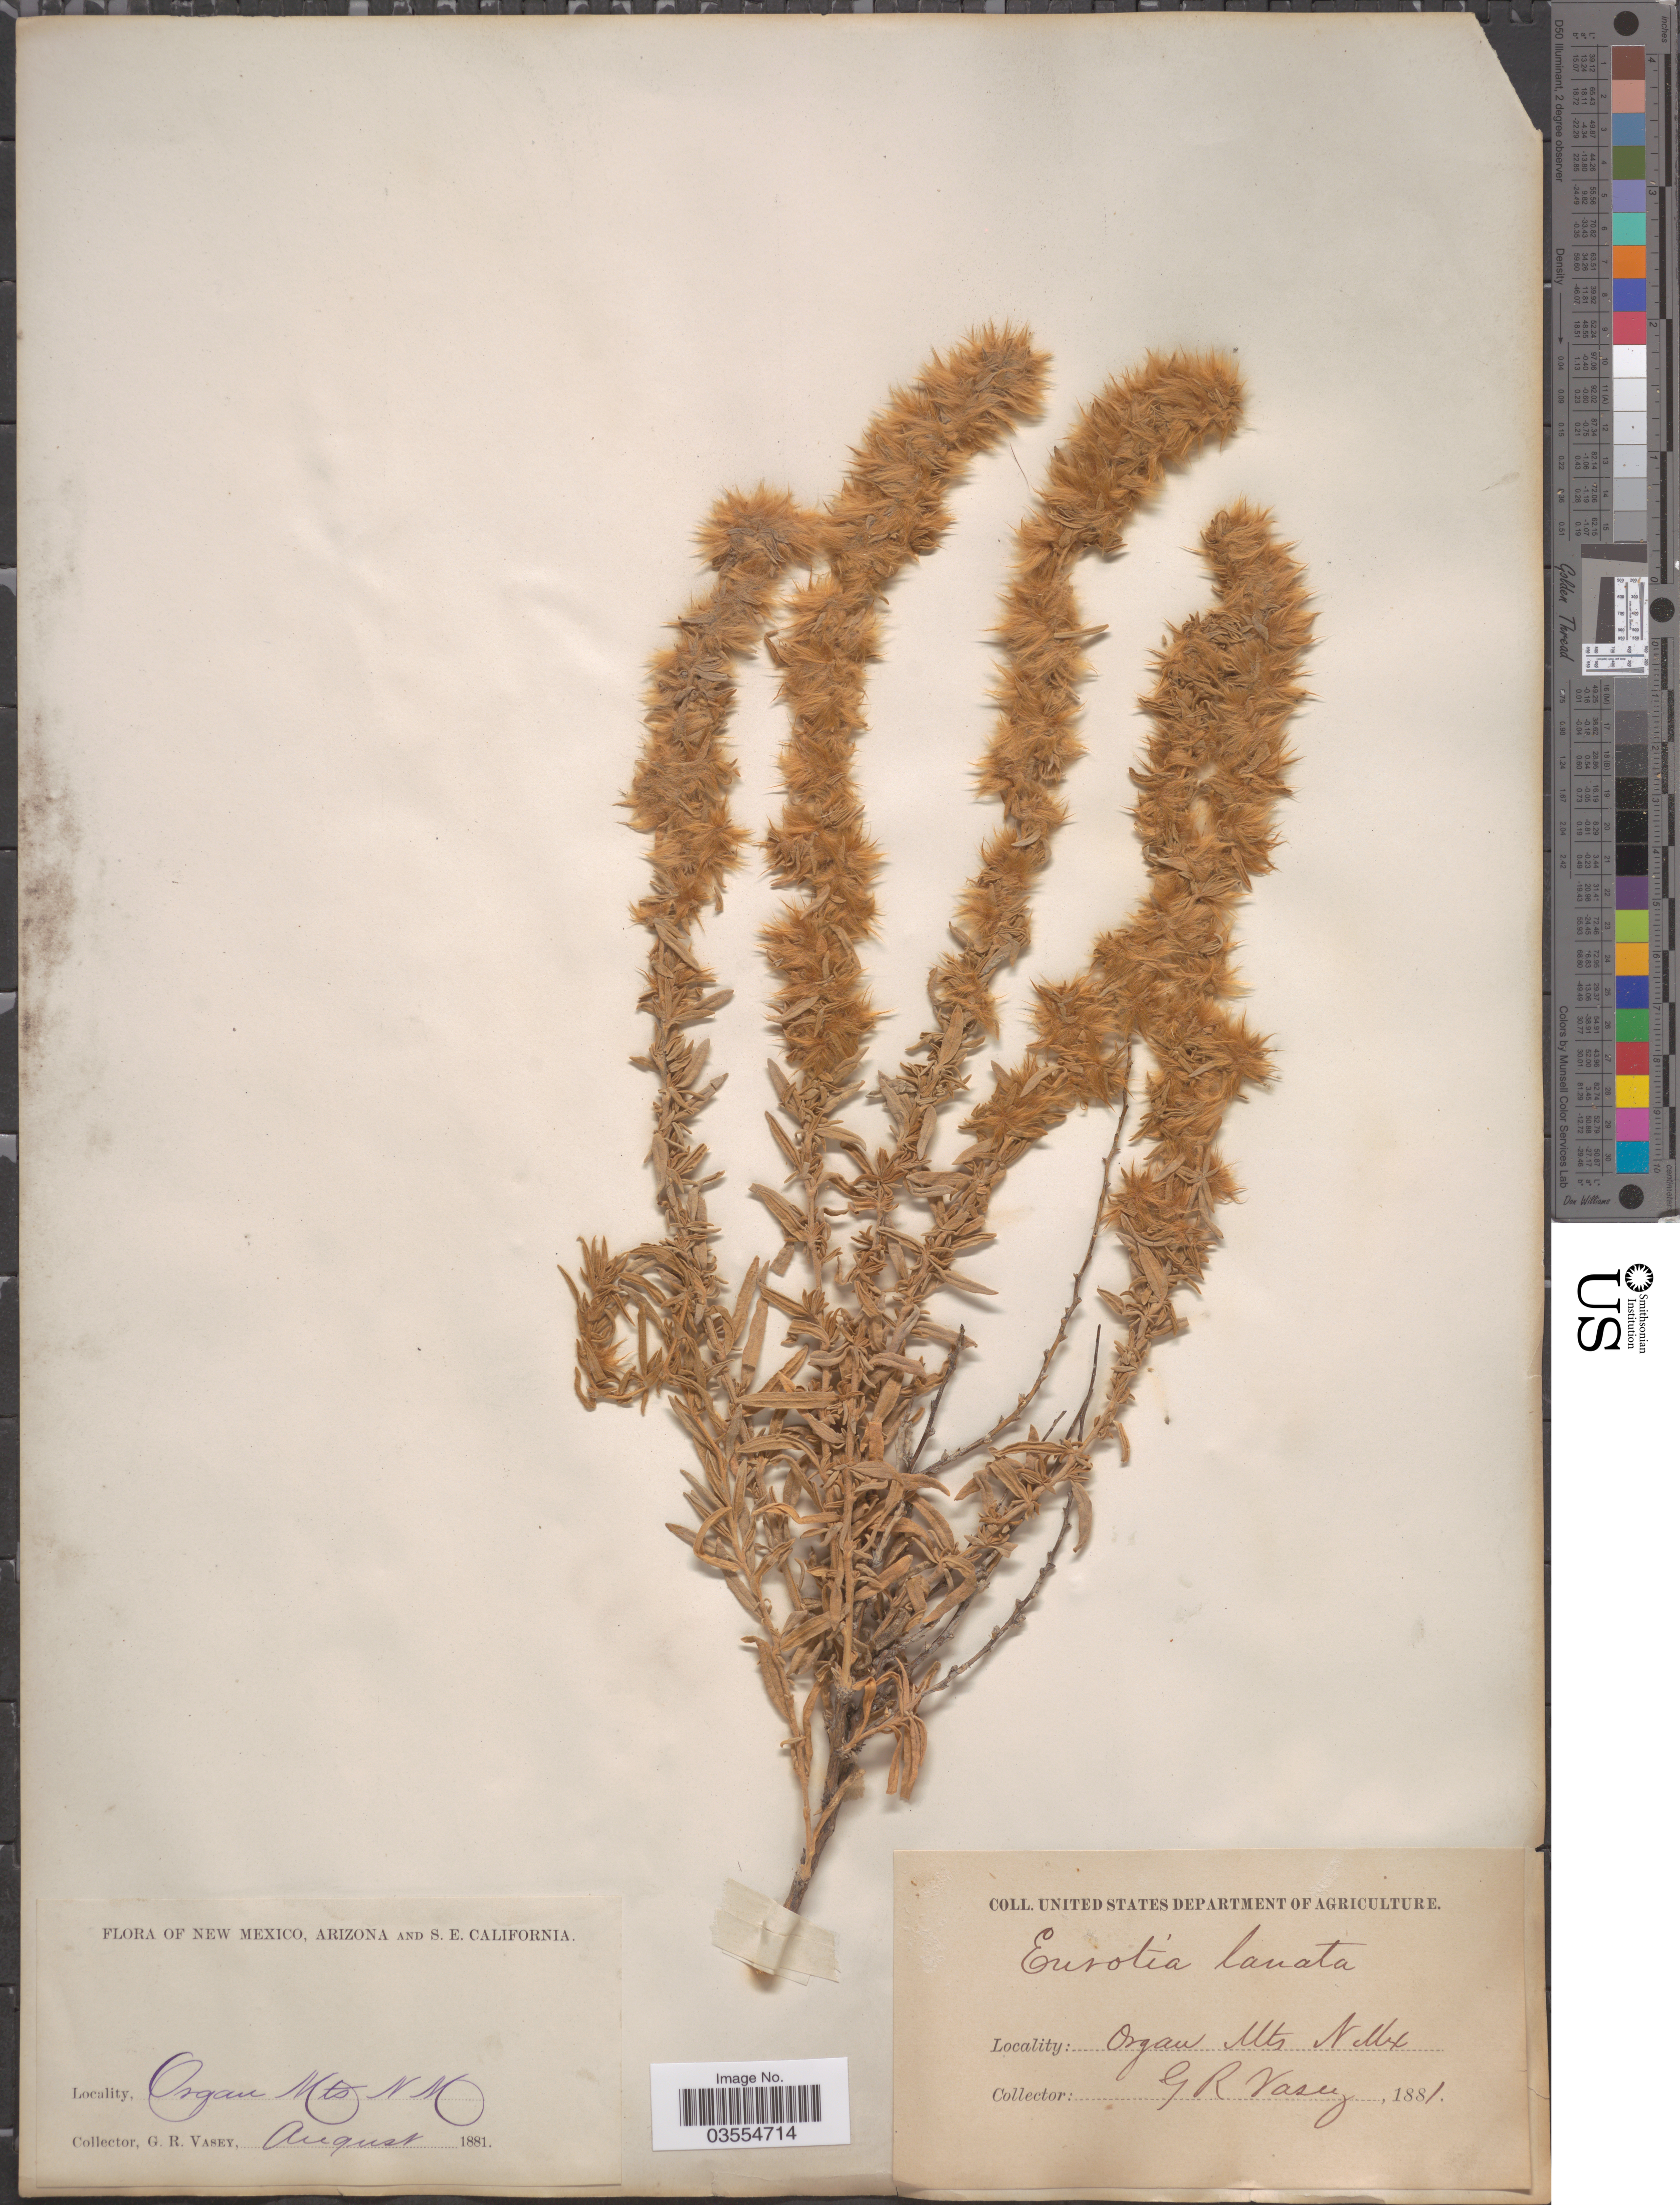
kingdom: Plantae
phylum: Tracheophyta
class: Magnoliopsida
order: Caryophyllales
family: Amaranthaceae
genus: Krascheninnikovia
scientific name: Krascheninnikovia lanata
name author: (Pursh) A. Meeuse & A.Smit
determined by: U.S. National Herbarium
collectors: G. R. Vasey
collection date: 1881-08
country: United States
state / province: New Mexico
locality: Organ Mts.